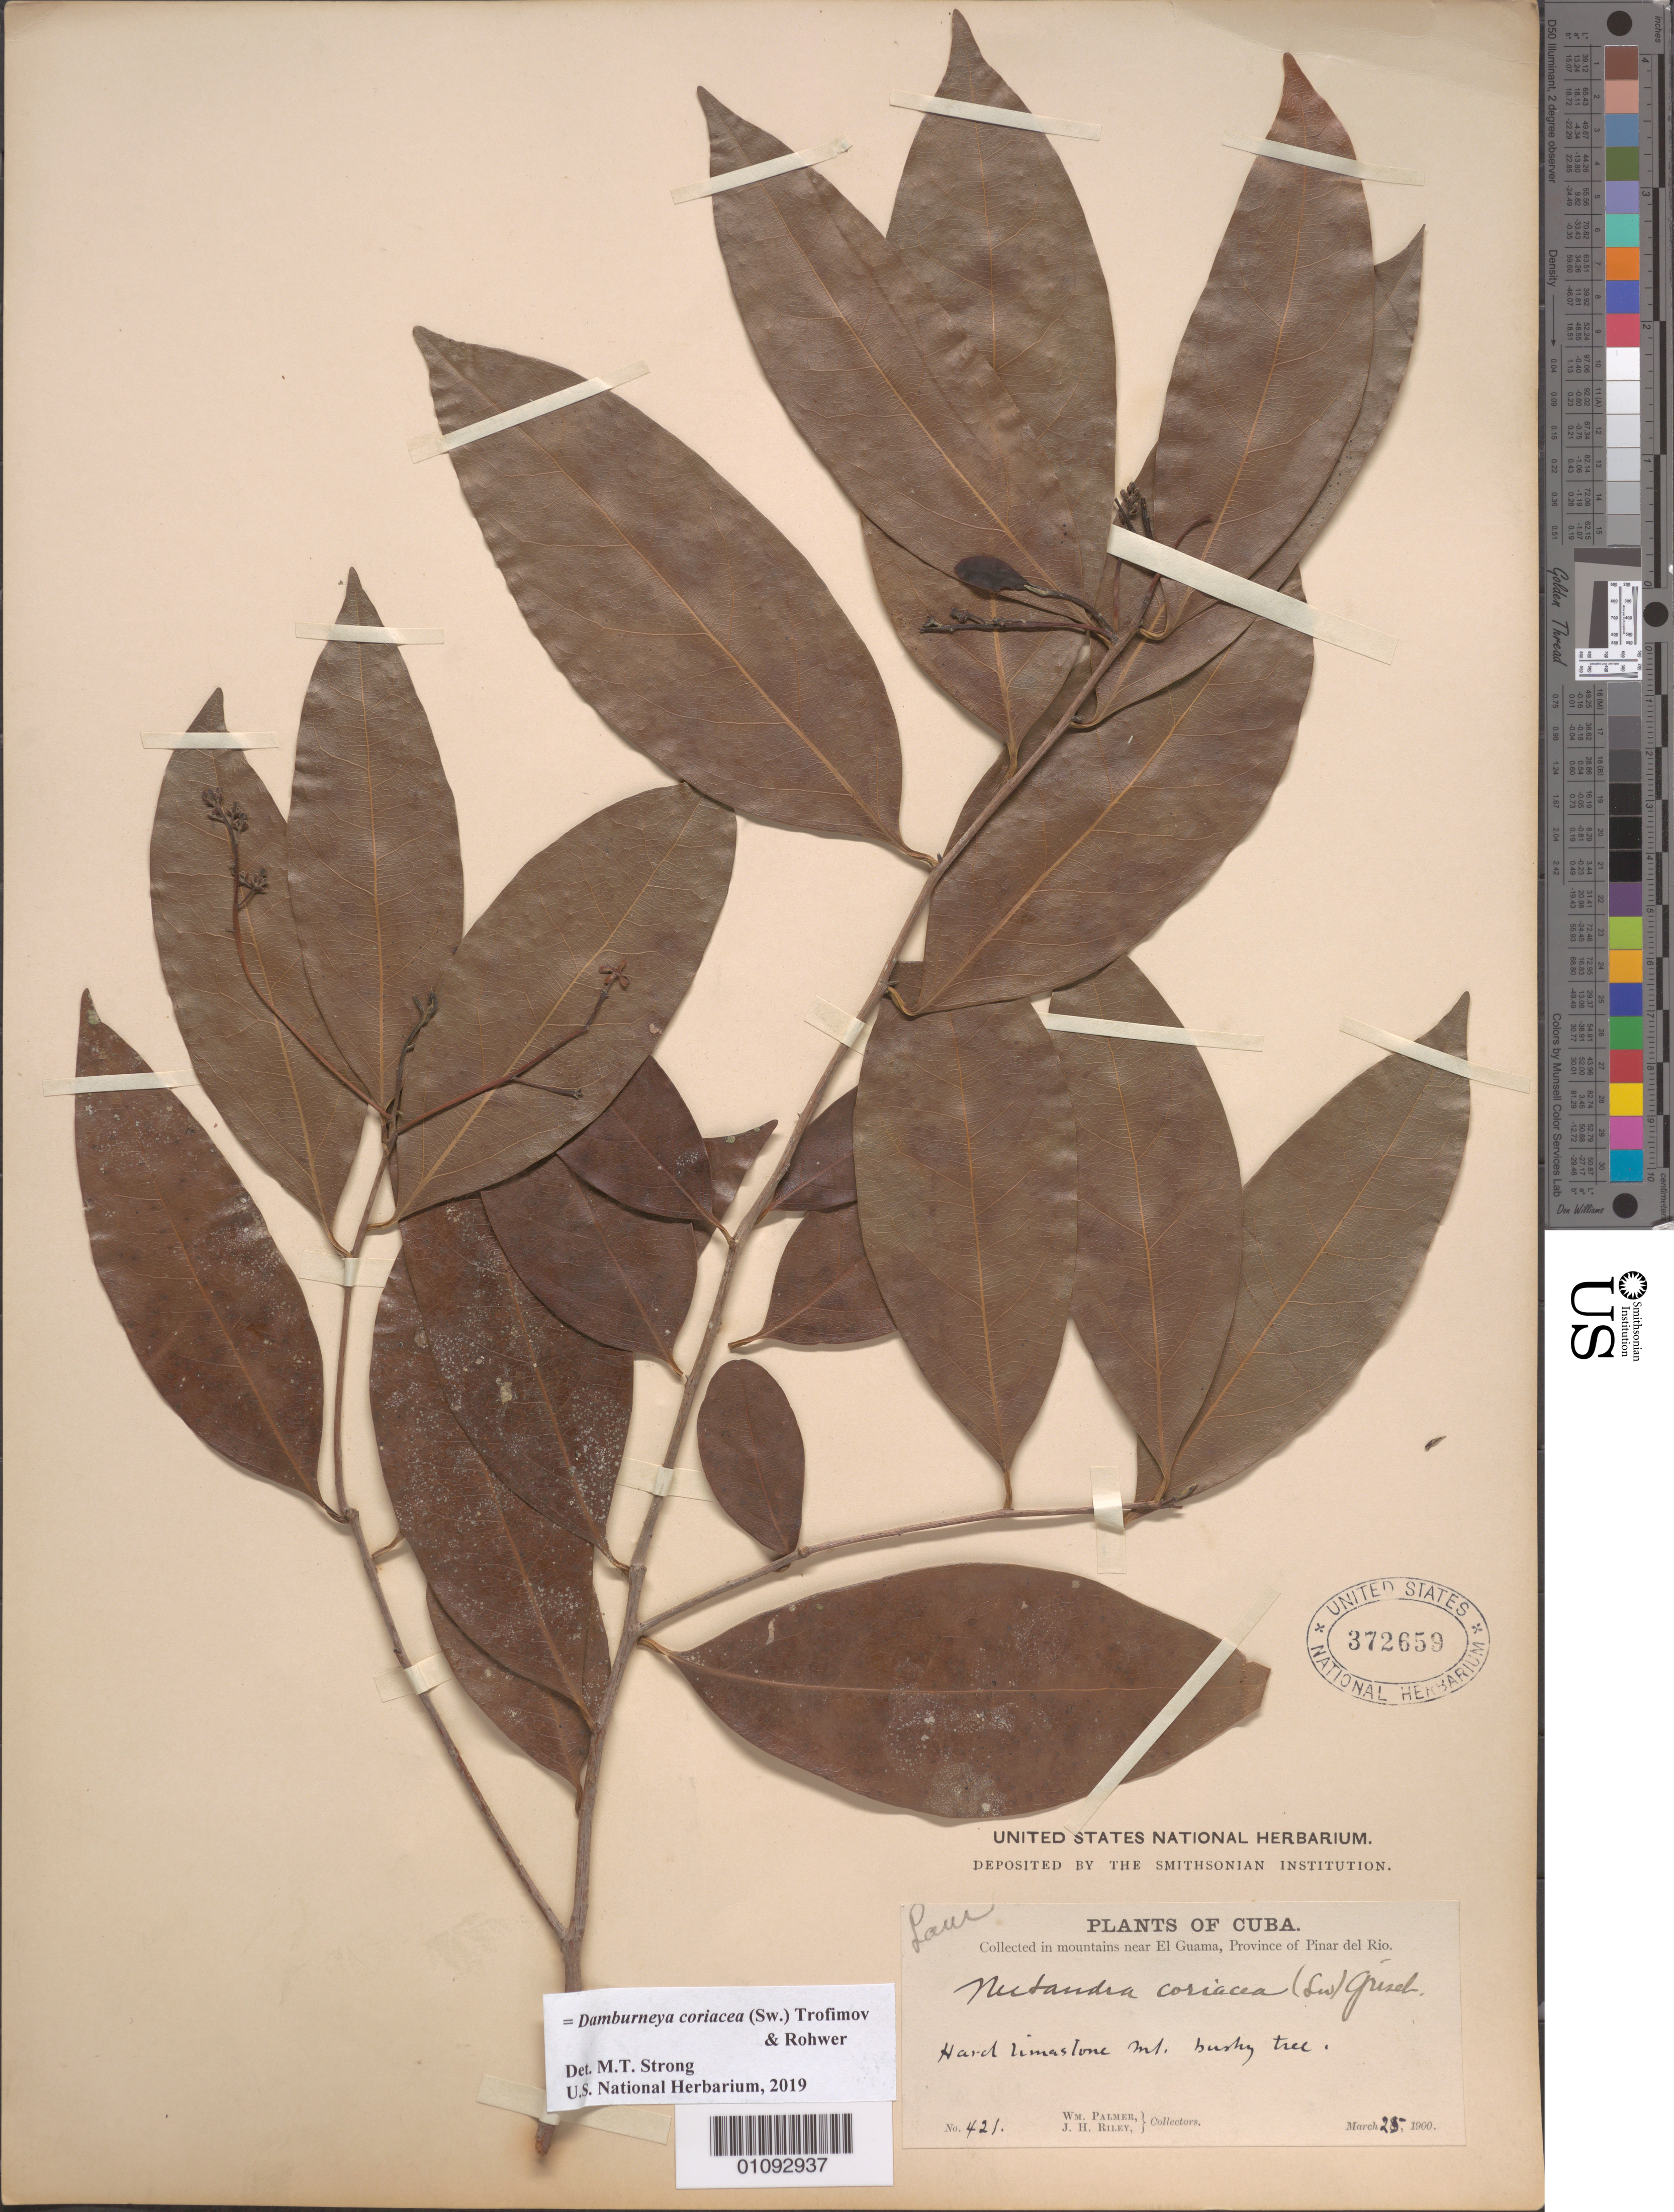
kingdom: Plantae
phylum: Tracheophyta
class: Magnoliopsida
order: Laurales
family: Lauraceae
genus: Damburneya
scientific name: Damburneya coriacea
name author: (Sw.) Trofimov & Rohwer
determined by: Strong, M. T., (US), Smithsonian Institution - National Museum of Natural History (UNITED STATES)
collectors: W. Palmer & J. H. Riley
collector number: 421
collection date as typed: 25 Mar 1900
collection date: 1900-03-25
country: Cuba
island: Cuba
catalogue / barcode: US 372659